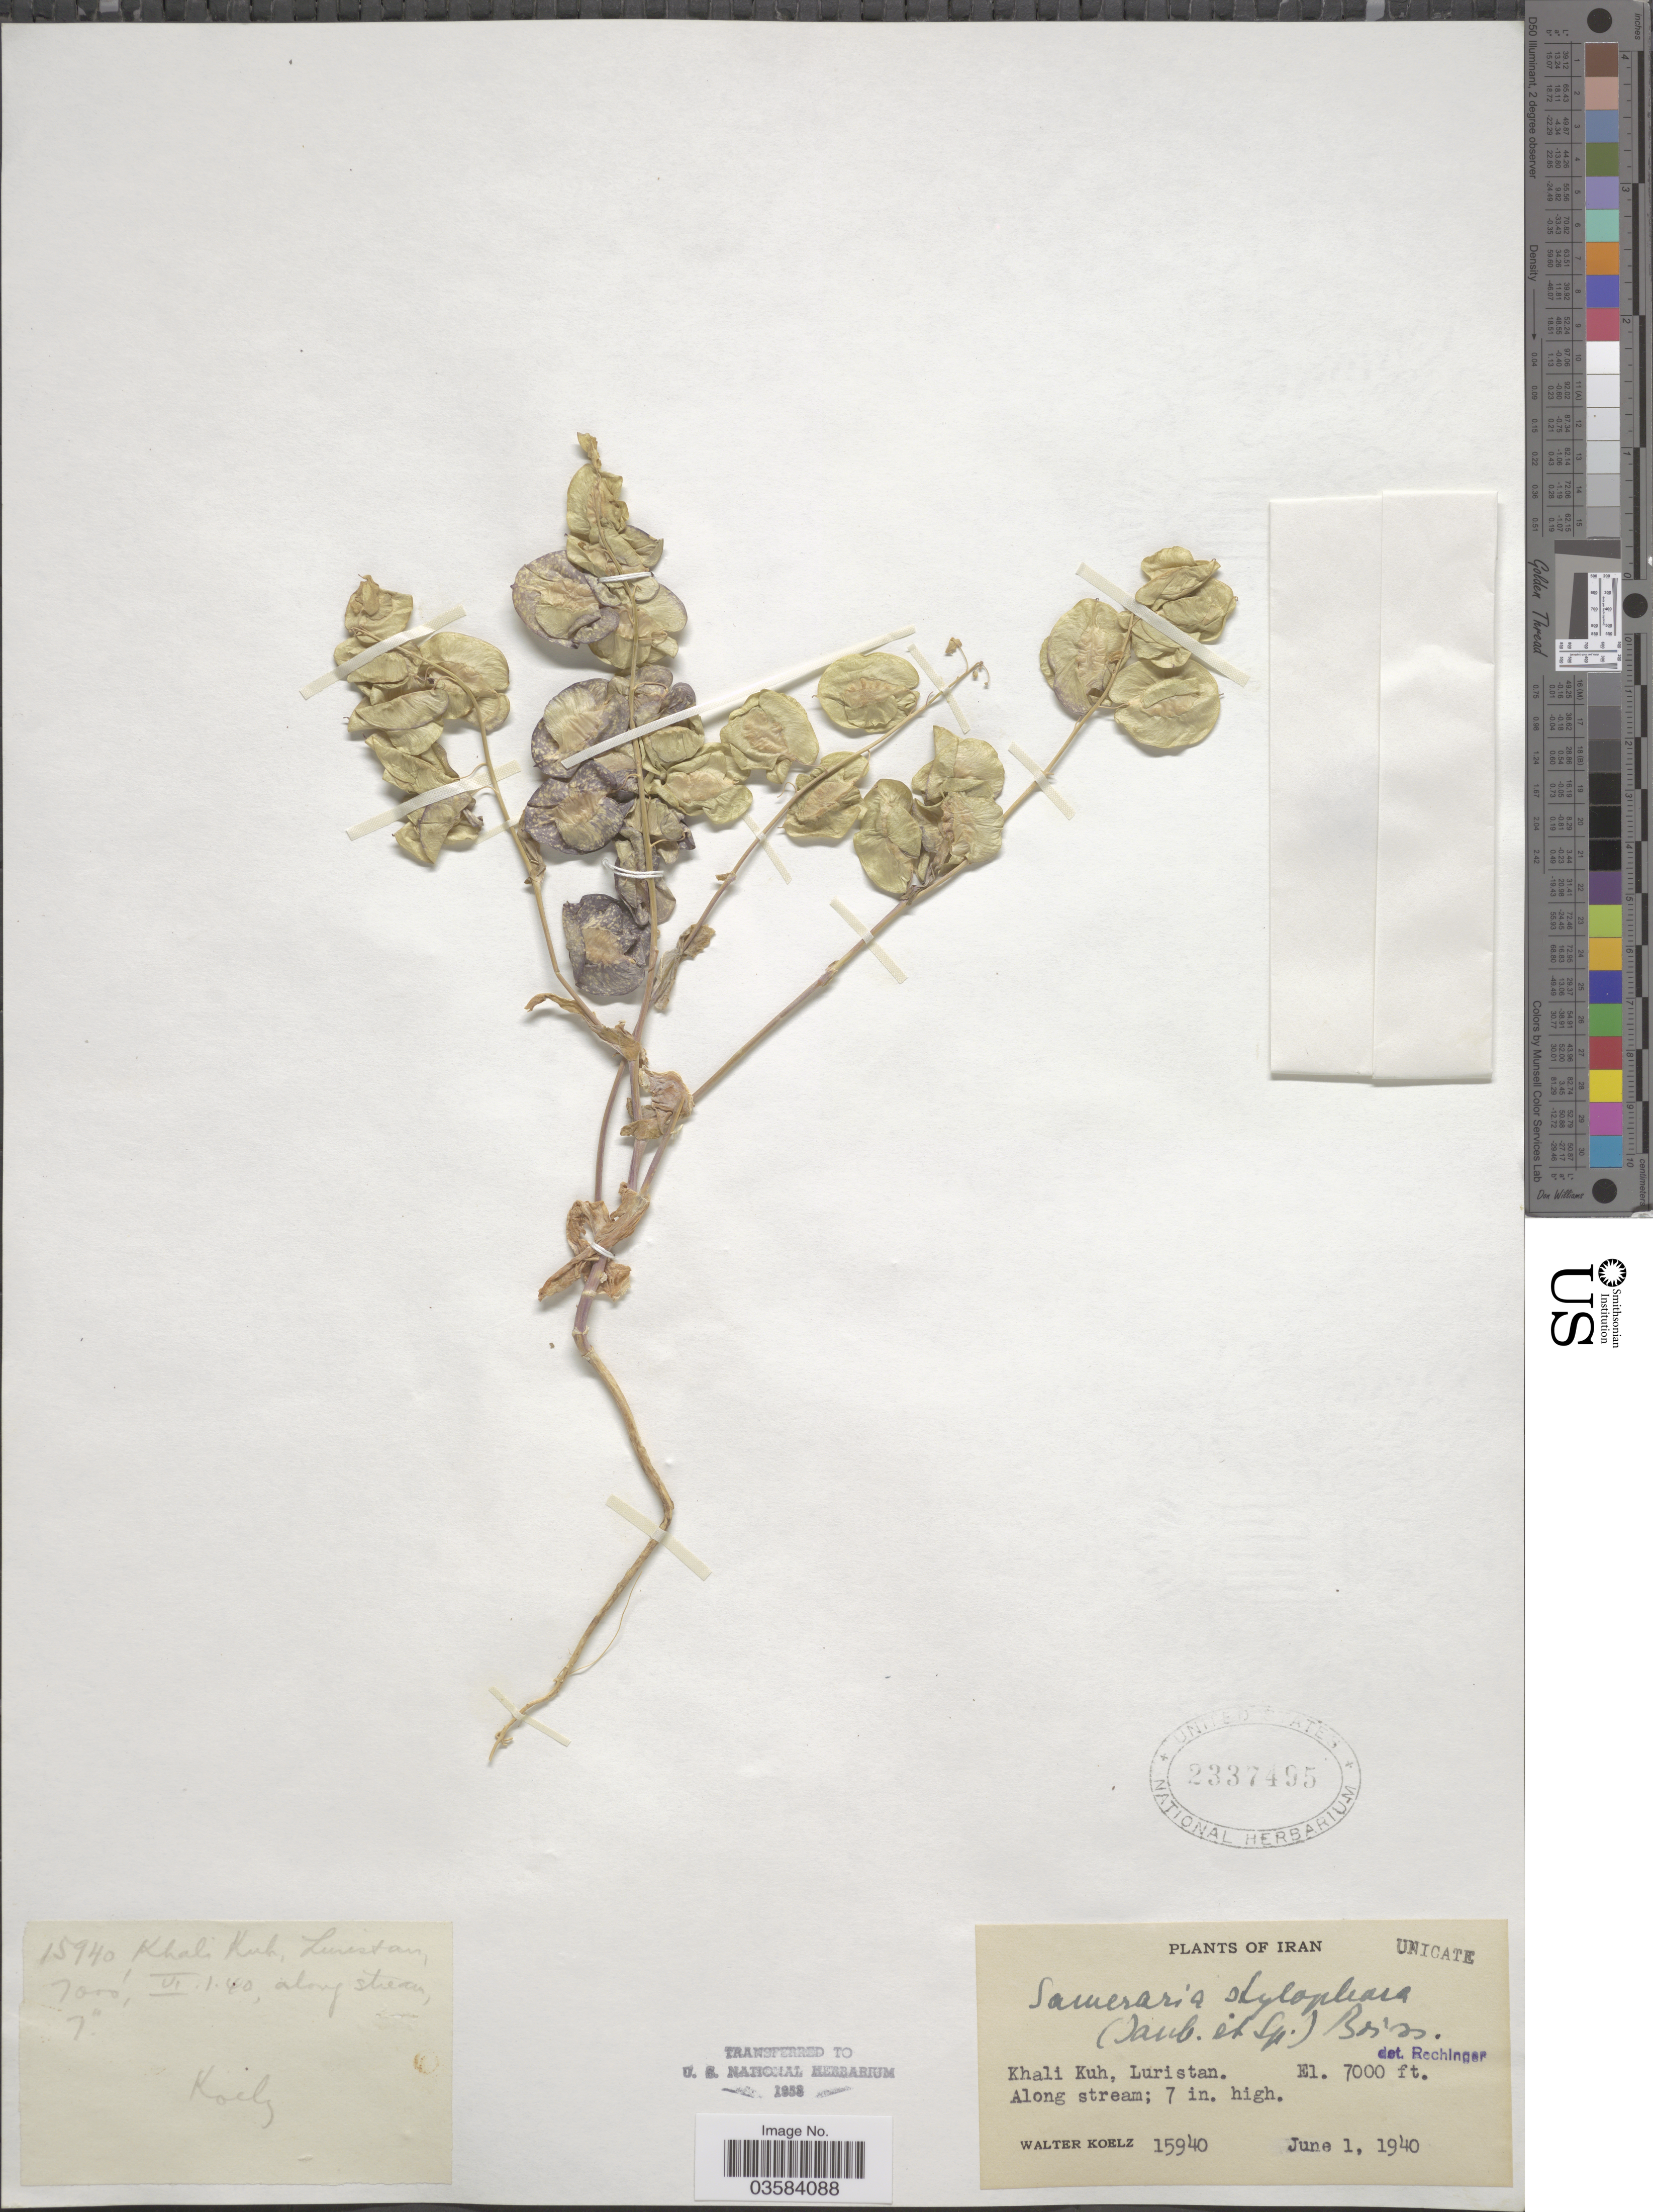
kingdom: Plantae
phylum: Tracheophyta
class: Magnoliopsida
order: Brassicales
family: Brassicaceae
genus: Sameraria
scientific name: Sameraria stylophora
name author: Boiss.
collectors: W. N. Koelz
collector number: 15940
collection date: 1940-06-01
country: Iran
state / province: Lorestan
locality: Khali Kuh, Luristan.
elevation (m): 2134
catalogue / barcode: US 2337495